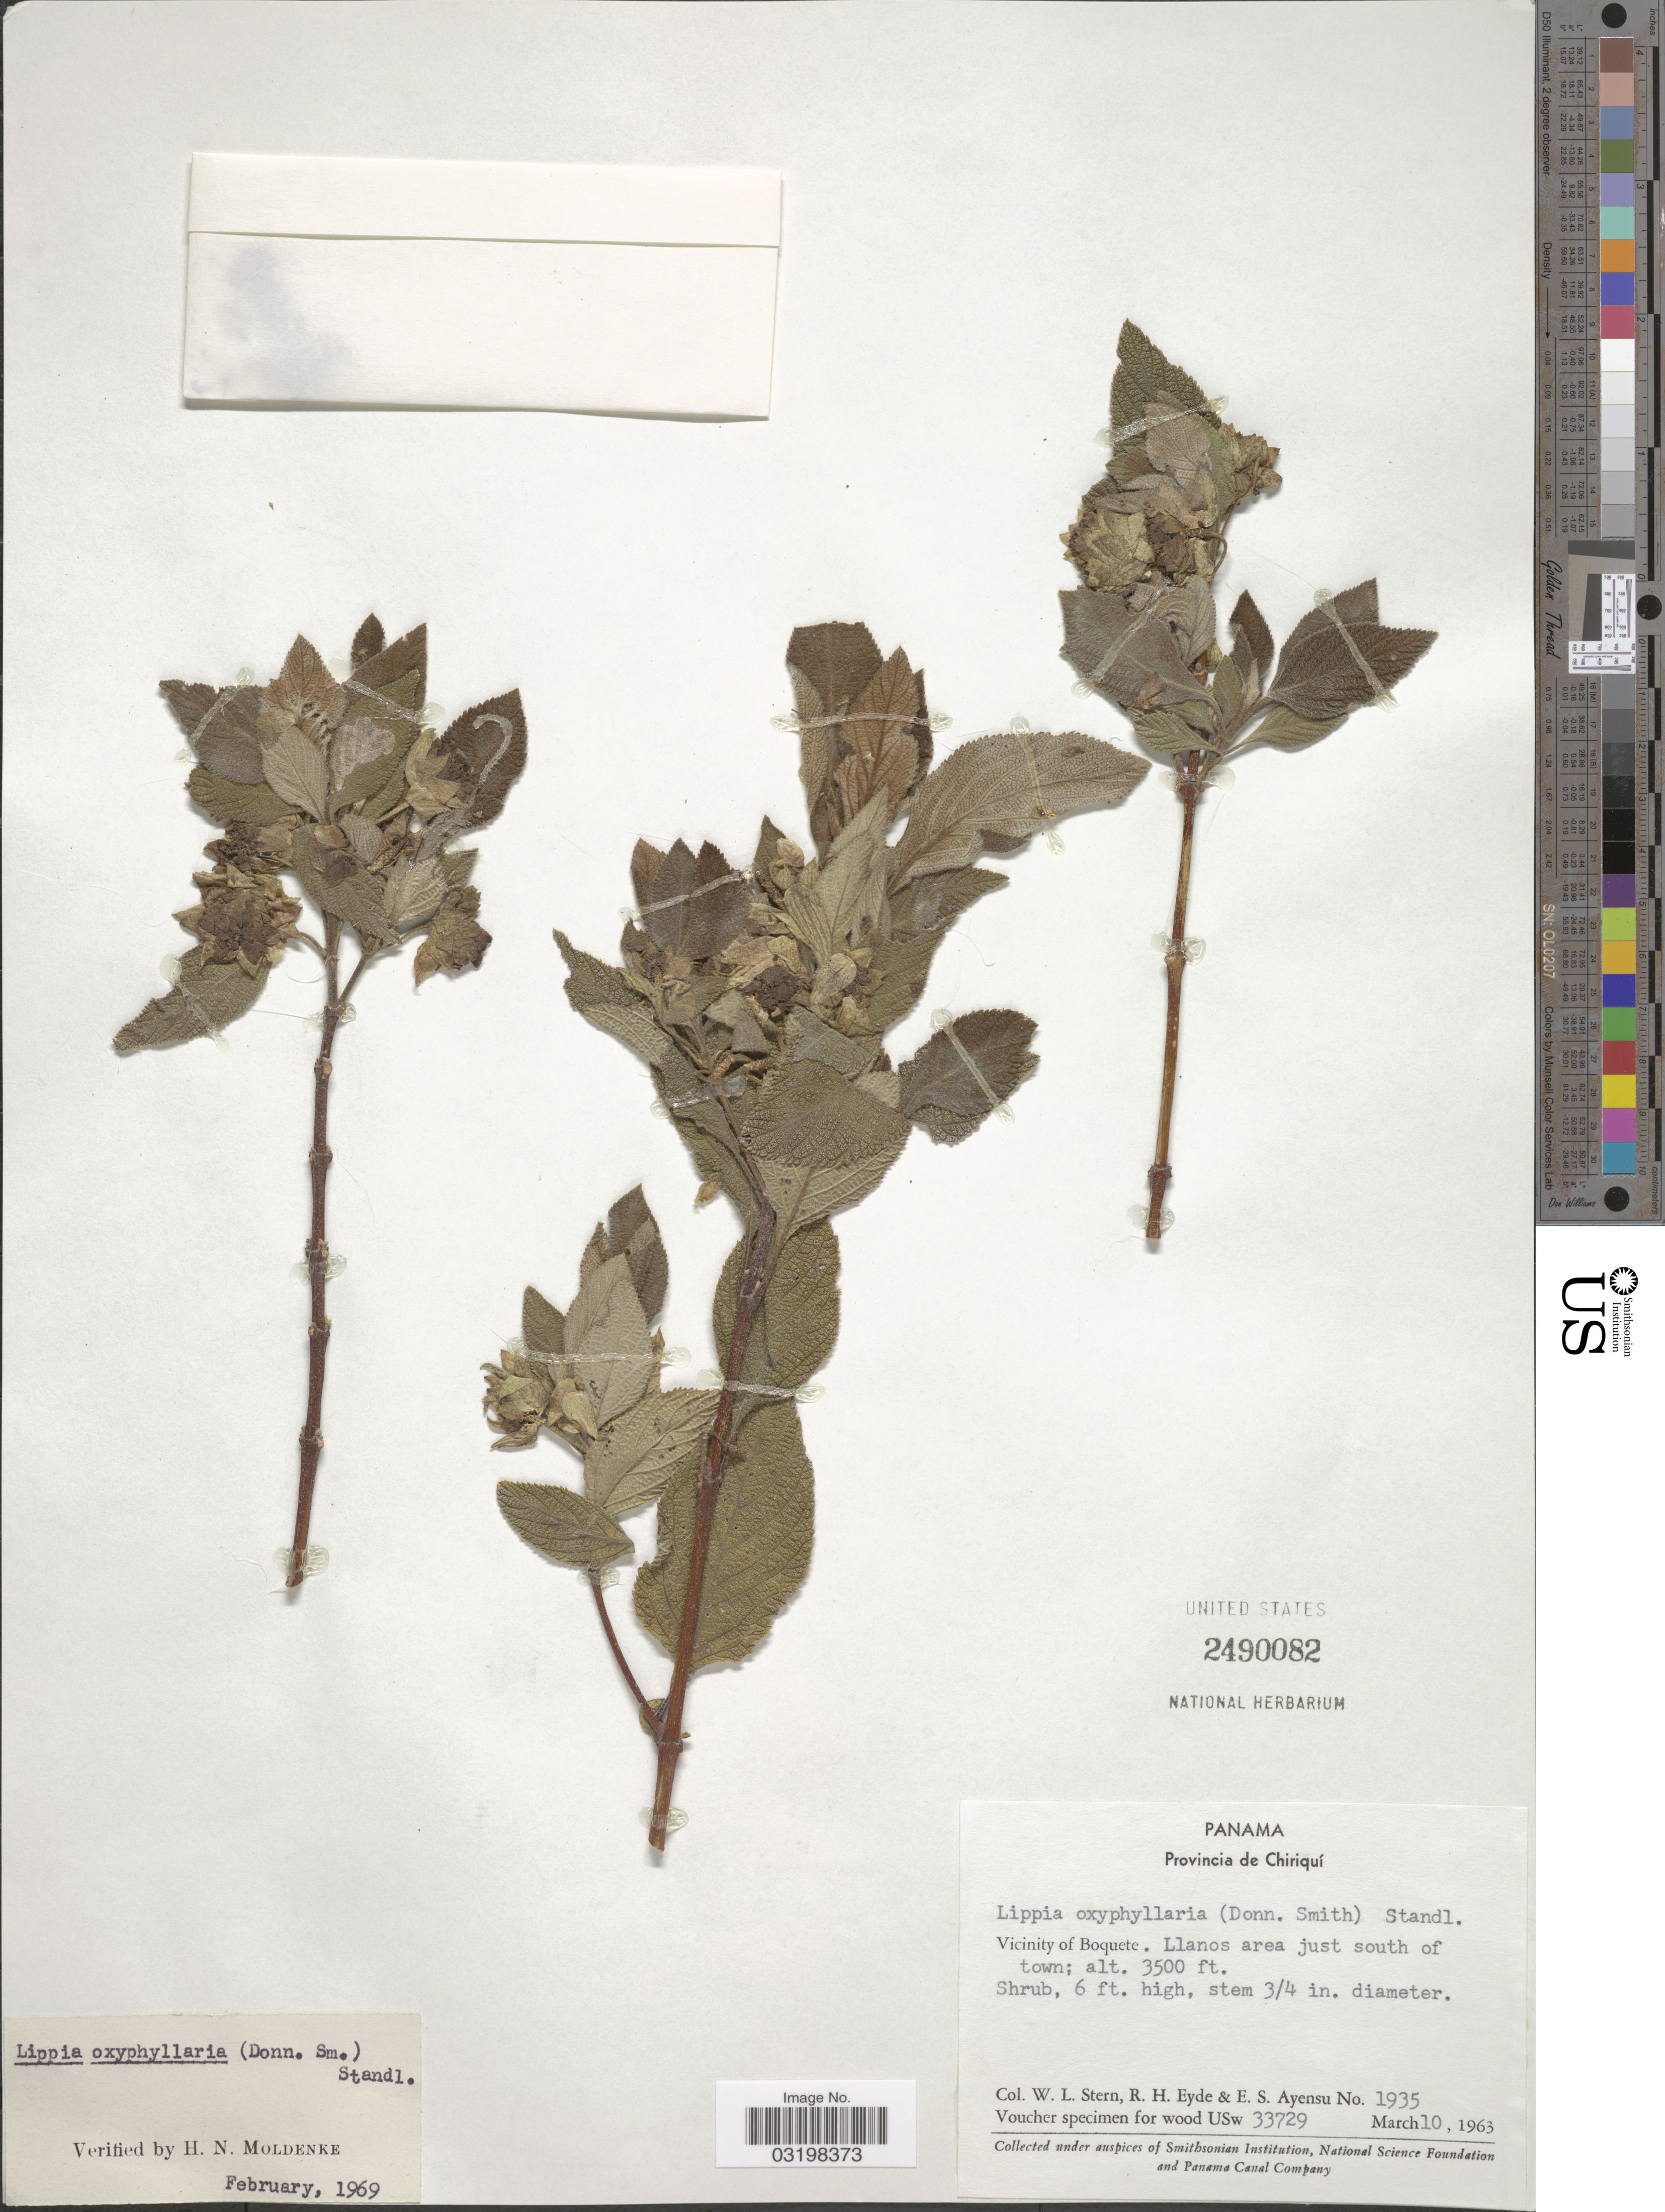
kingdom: Plantae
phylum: Tracheophyta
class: Magnoliopsida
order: Lamiales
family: Verbenaceae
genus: Lippia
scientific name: Lippia oxyphyllaria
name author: (Donn. Sm.) Standl.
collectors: W. L. Stern, R. H. Eyde & E. S. Ayensu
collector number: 1935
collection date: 1963-03-10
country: Panama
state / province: Chiriqui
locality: Vicinity of Boquete. Llanos area just south of town.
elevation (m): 1067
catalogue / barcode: US 2490082